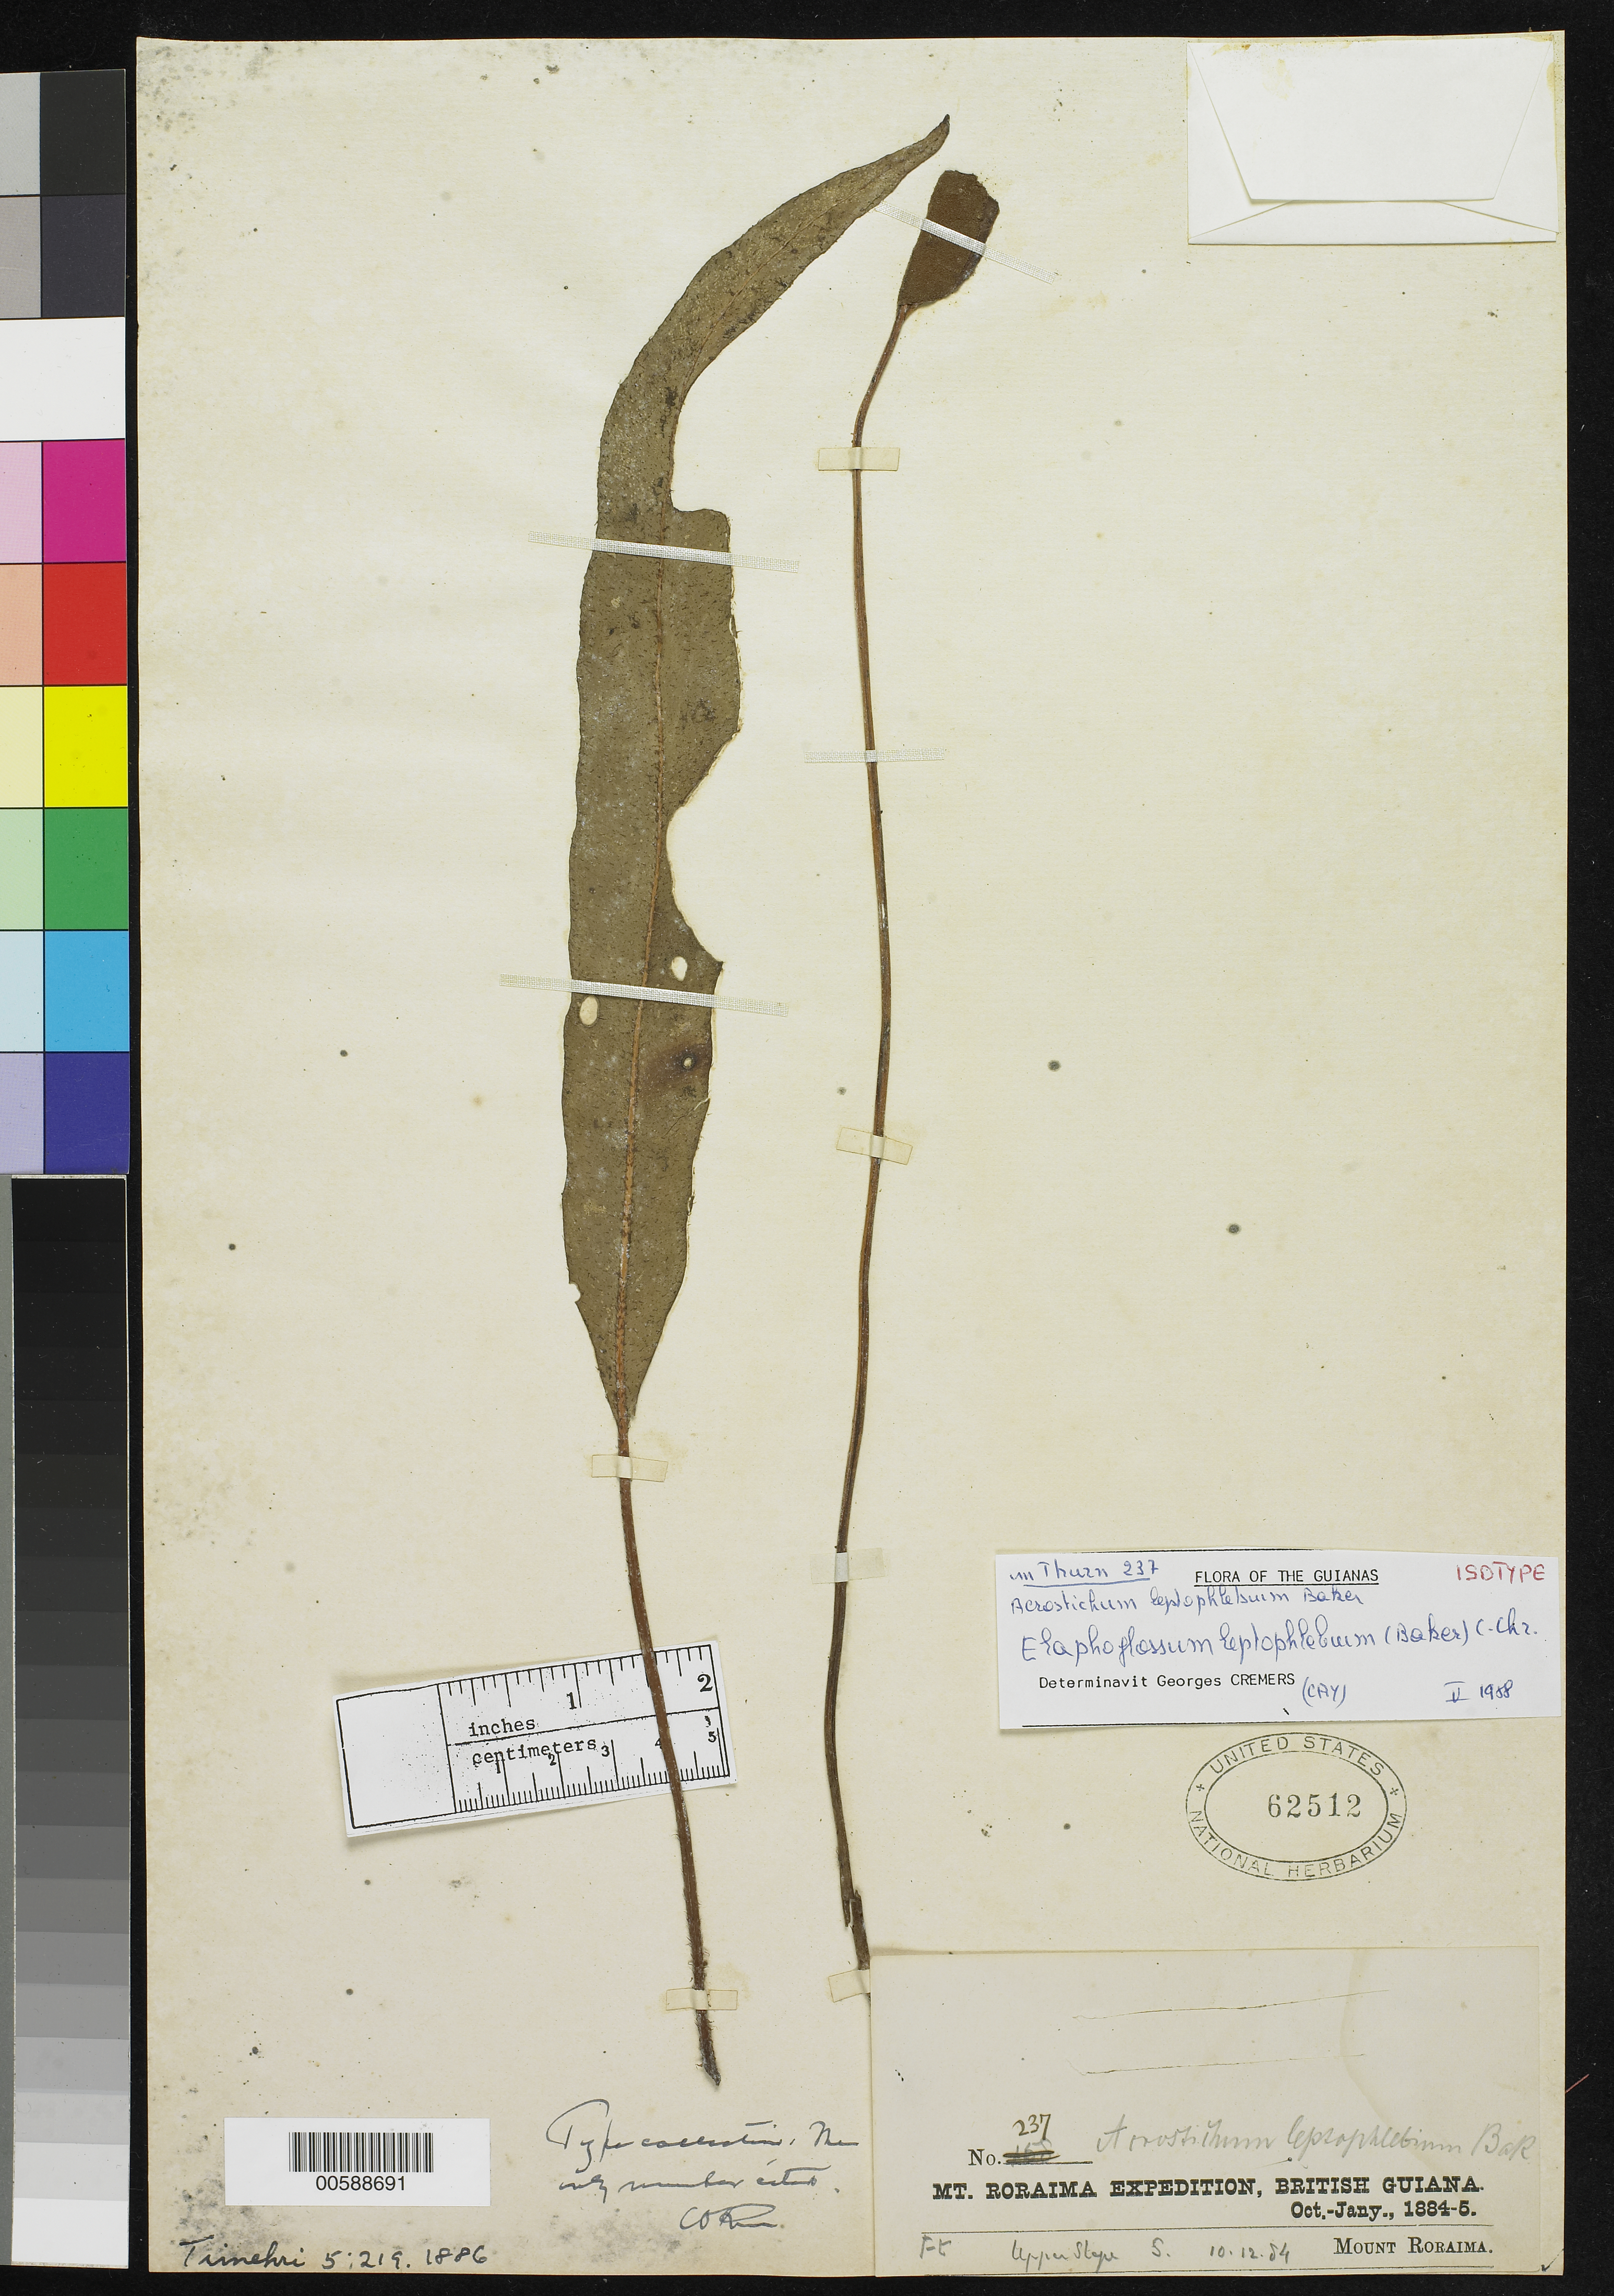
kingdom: Plantae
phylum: Tracheophyta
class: Polypodiopsida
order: Polypodiales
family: Pteridaceae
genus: Acrostichum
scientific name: Acrostichum leptophlebium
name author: Baker in Thurn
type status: Isotype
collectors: E. F. im Thurn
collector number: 237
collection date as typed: Oct 1884 to -- Jan 1885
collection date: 1884-10/1885-01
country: Guyana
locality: Mount Roraima.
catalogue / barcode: US 62512